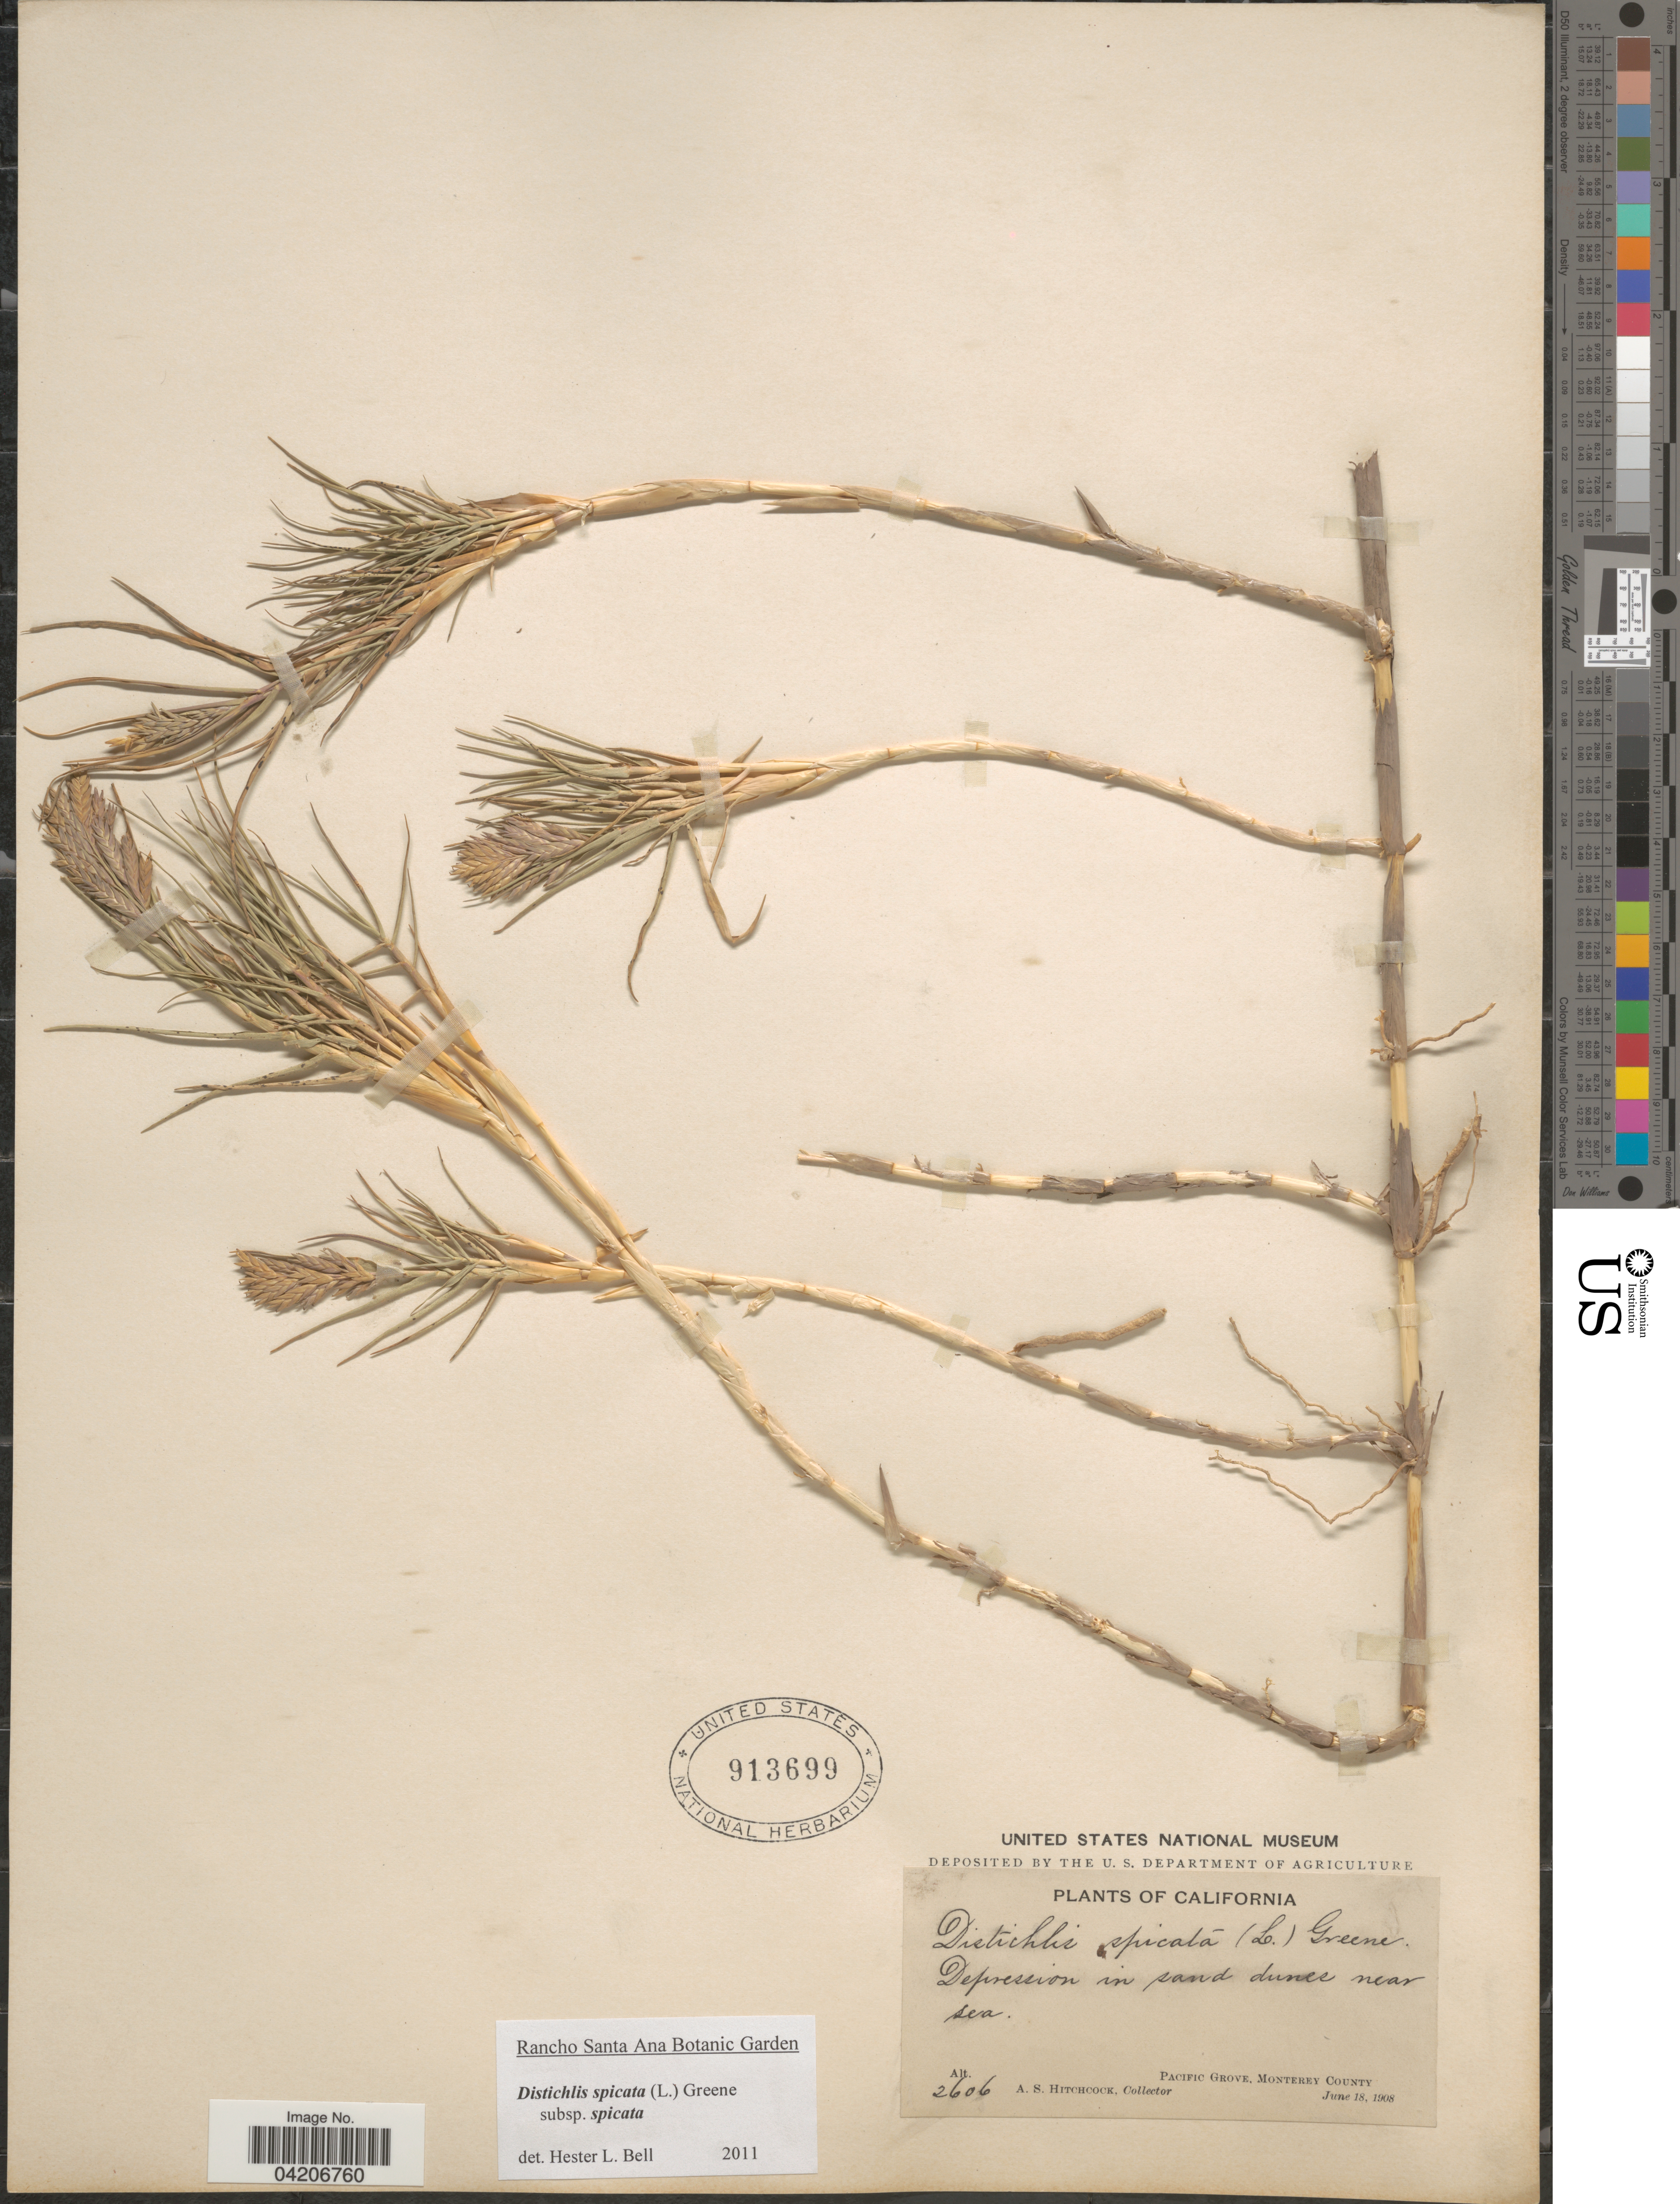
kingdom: Plantae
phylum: Tracheophyta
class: Liliopsida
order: Poales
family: Poaceae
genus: Distichlis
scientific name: Distichlis spicata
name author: (L.) Greene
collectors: A. S. Hitchcock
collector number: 2606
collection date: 1908-06-18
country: United States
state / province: California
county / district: Monterey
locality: Pacific Grove, Monterey County.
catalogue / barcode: US 913699